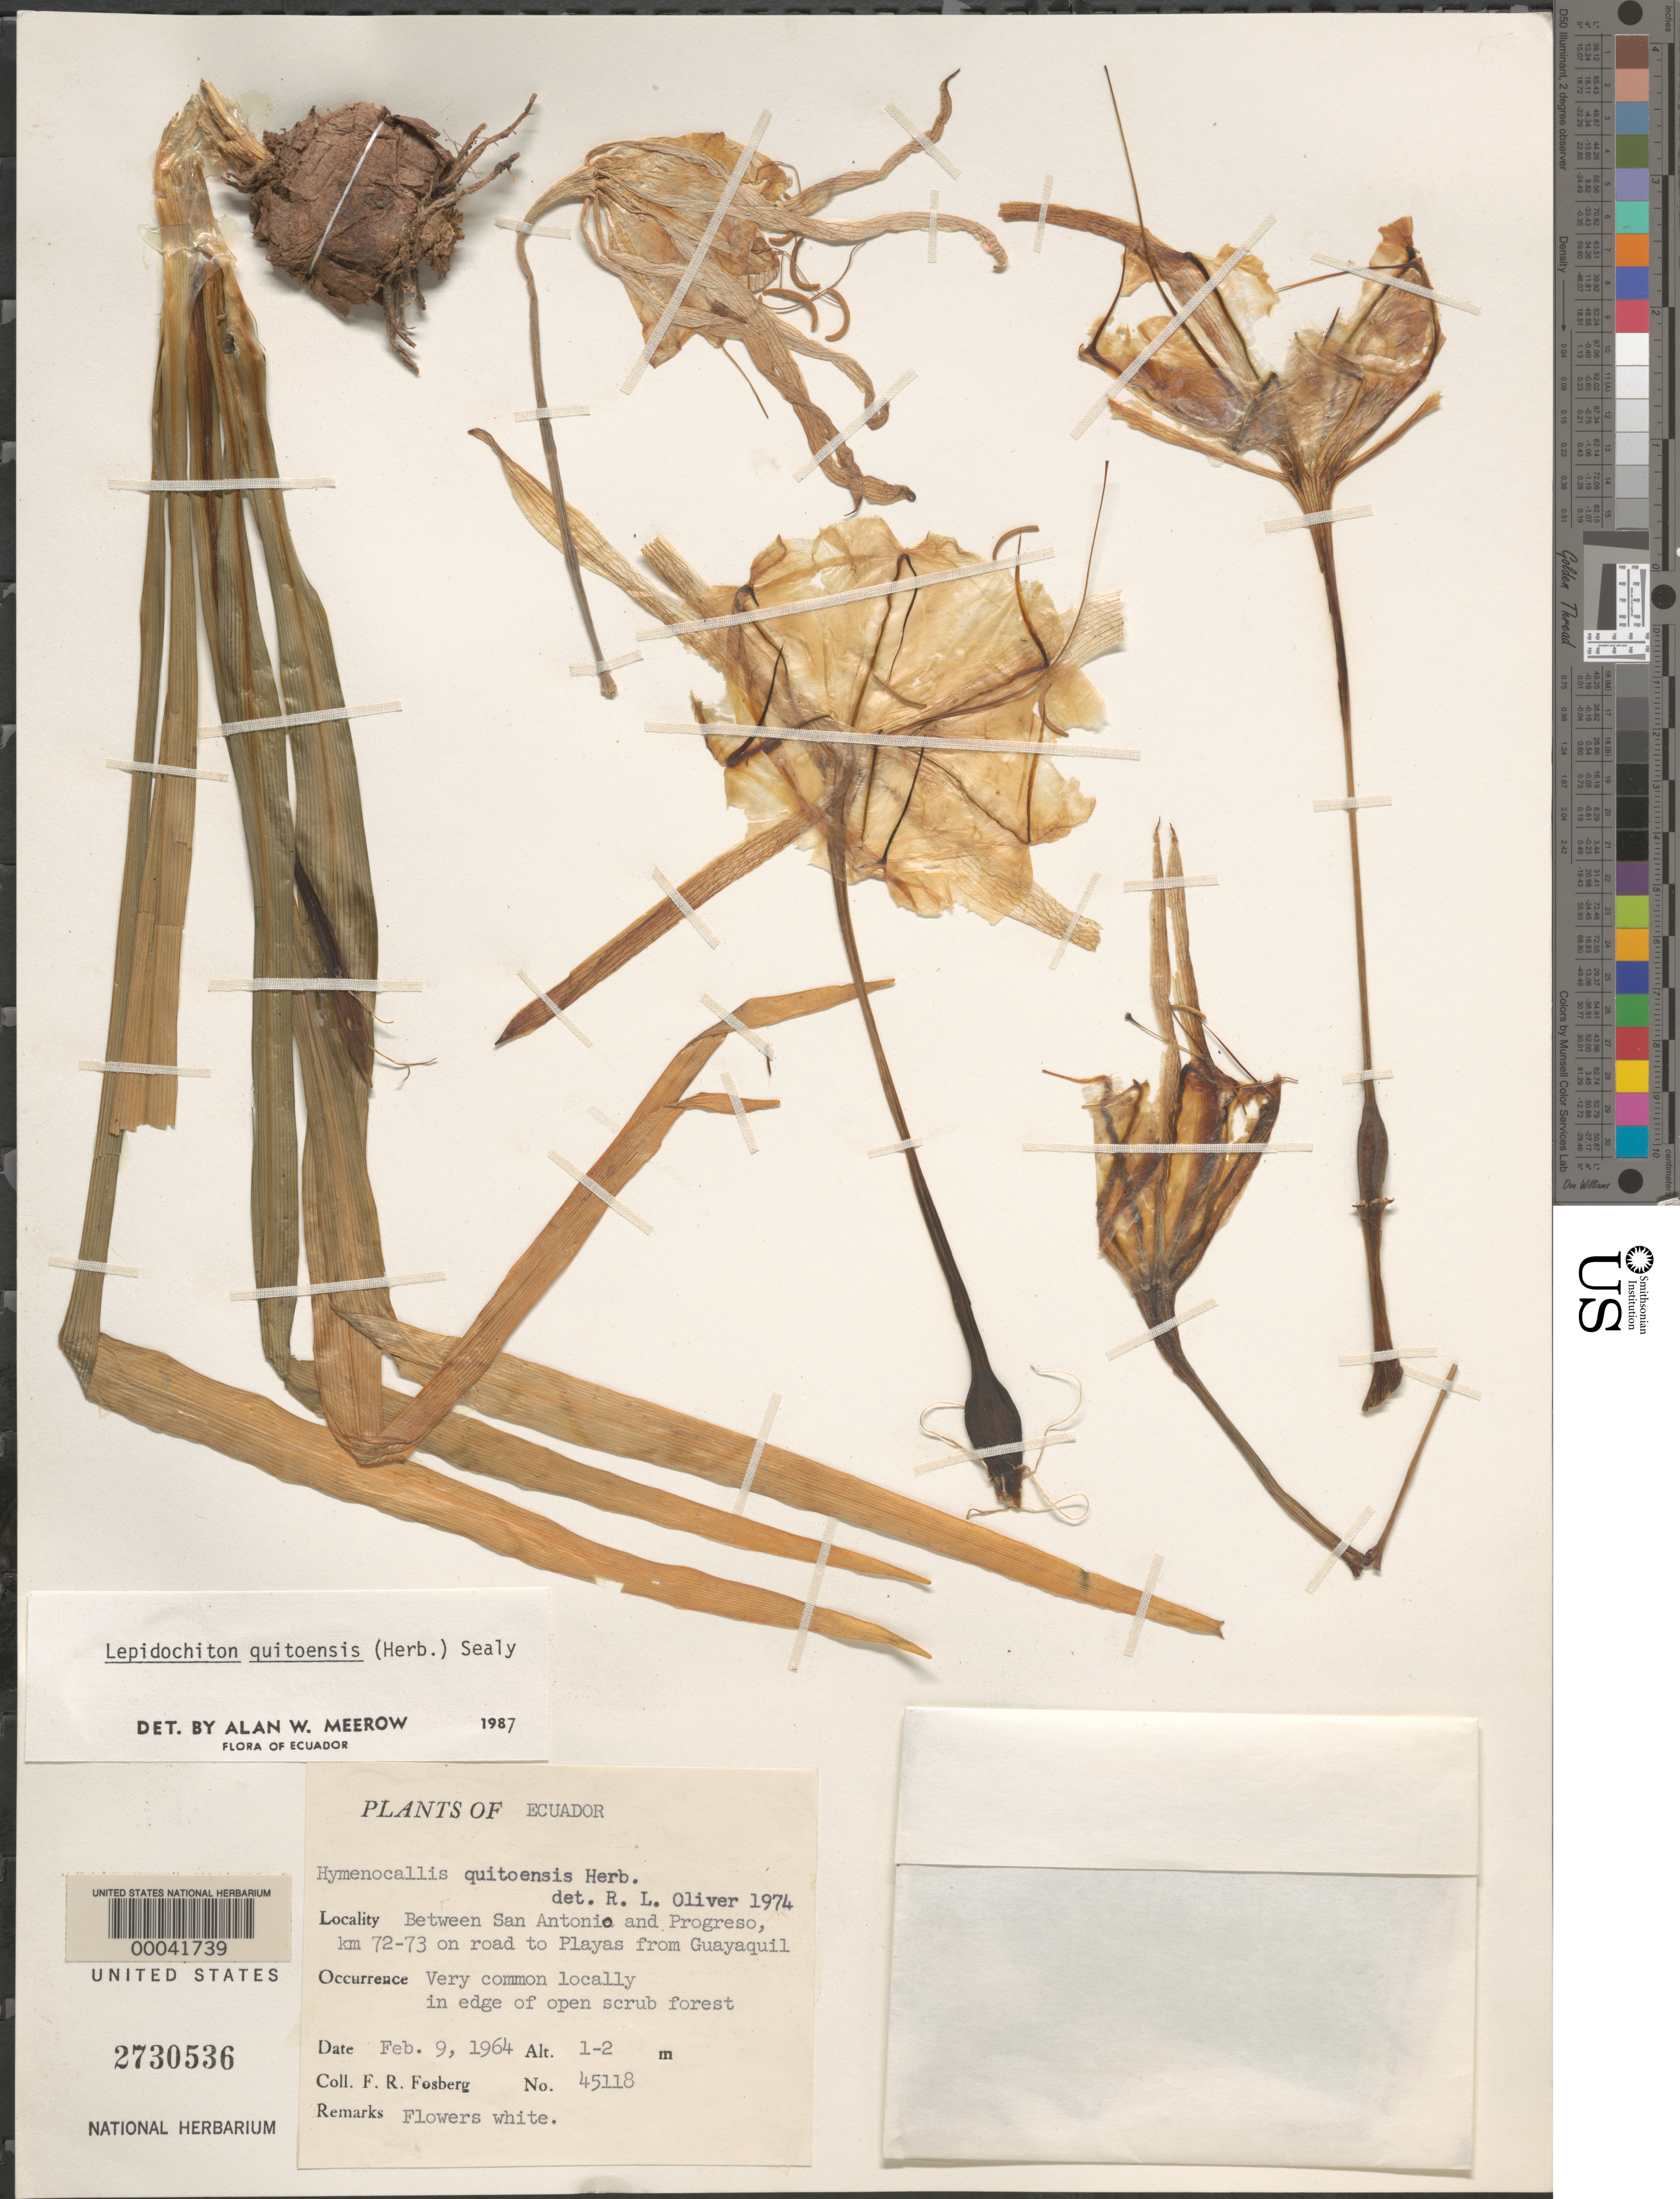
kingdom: Plantae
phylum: Tracheophyta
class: Liliopsida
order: Asparagales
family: Amaryllidaceae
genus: Hymenocallis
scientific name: Hymenocallis quitoensis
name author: Herb.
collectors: F. R. Fosberg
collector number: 45118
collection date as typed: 09 Feb 1964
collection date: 1964-02-09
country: Ecuador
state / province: Guayas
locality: Between San Antonia and progreso, km 72-73 on road to Playas from Guayaquil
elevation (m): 1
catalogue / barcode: US 2730536